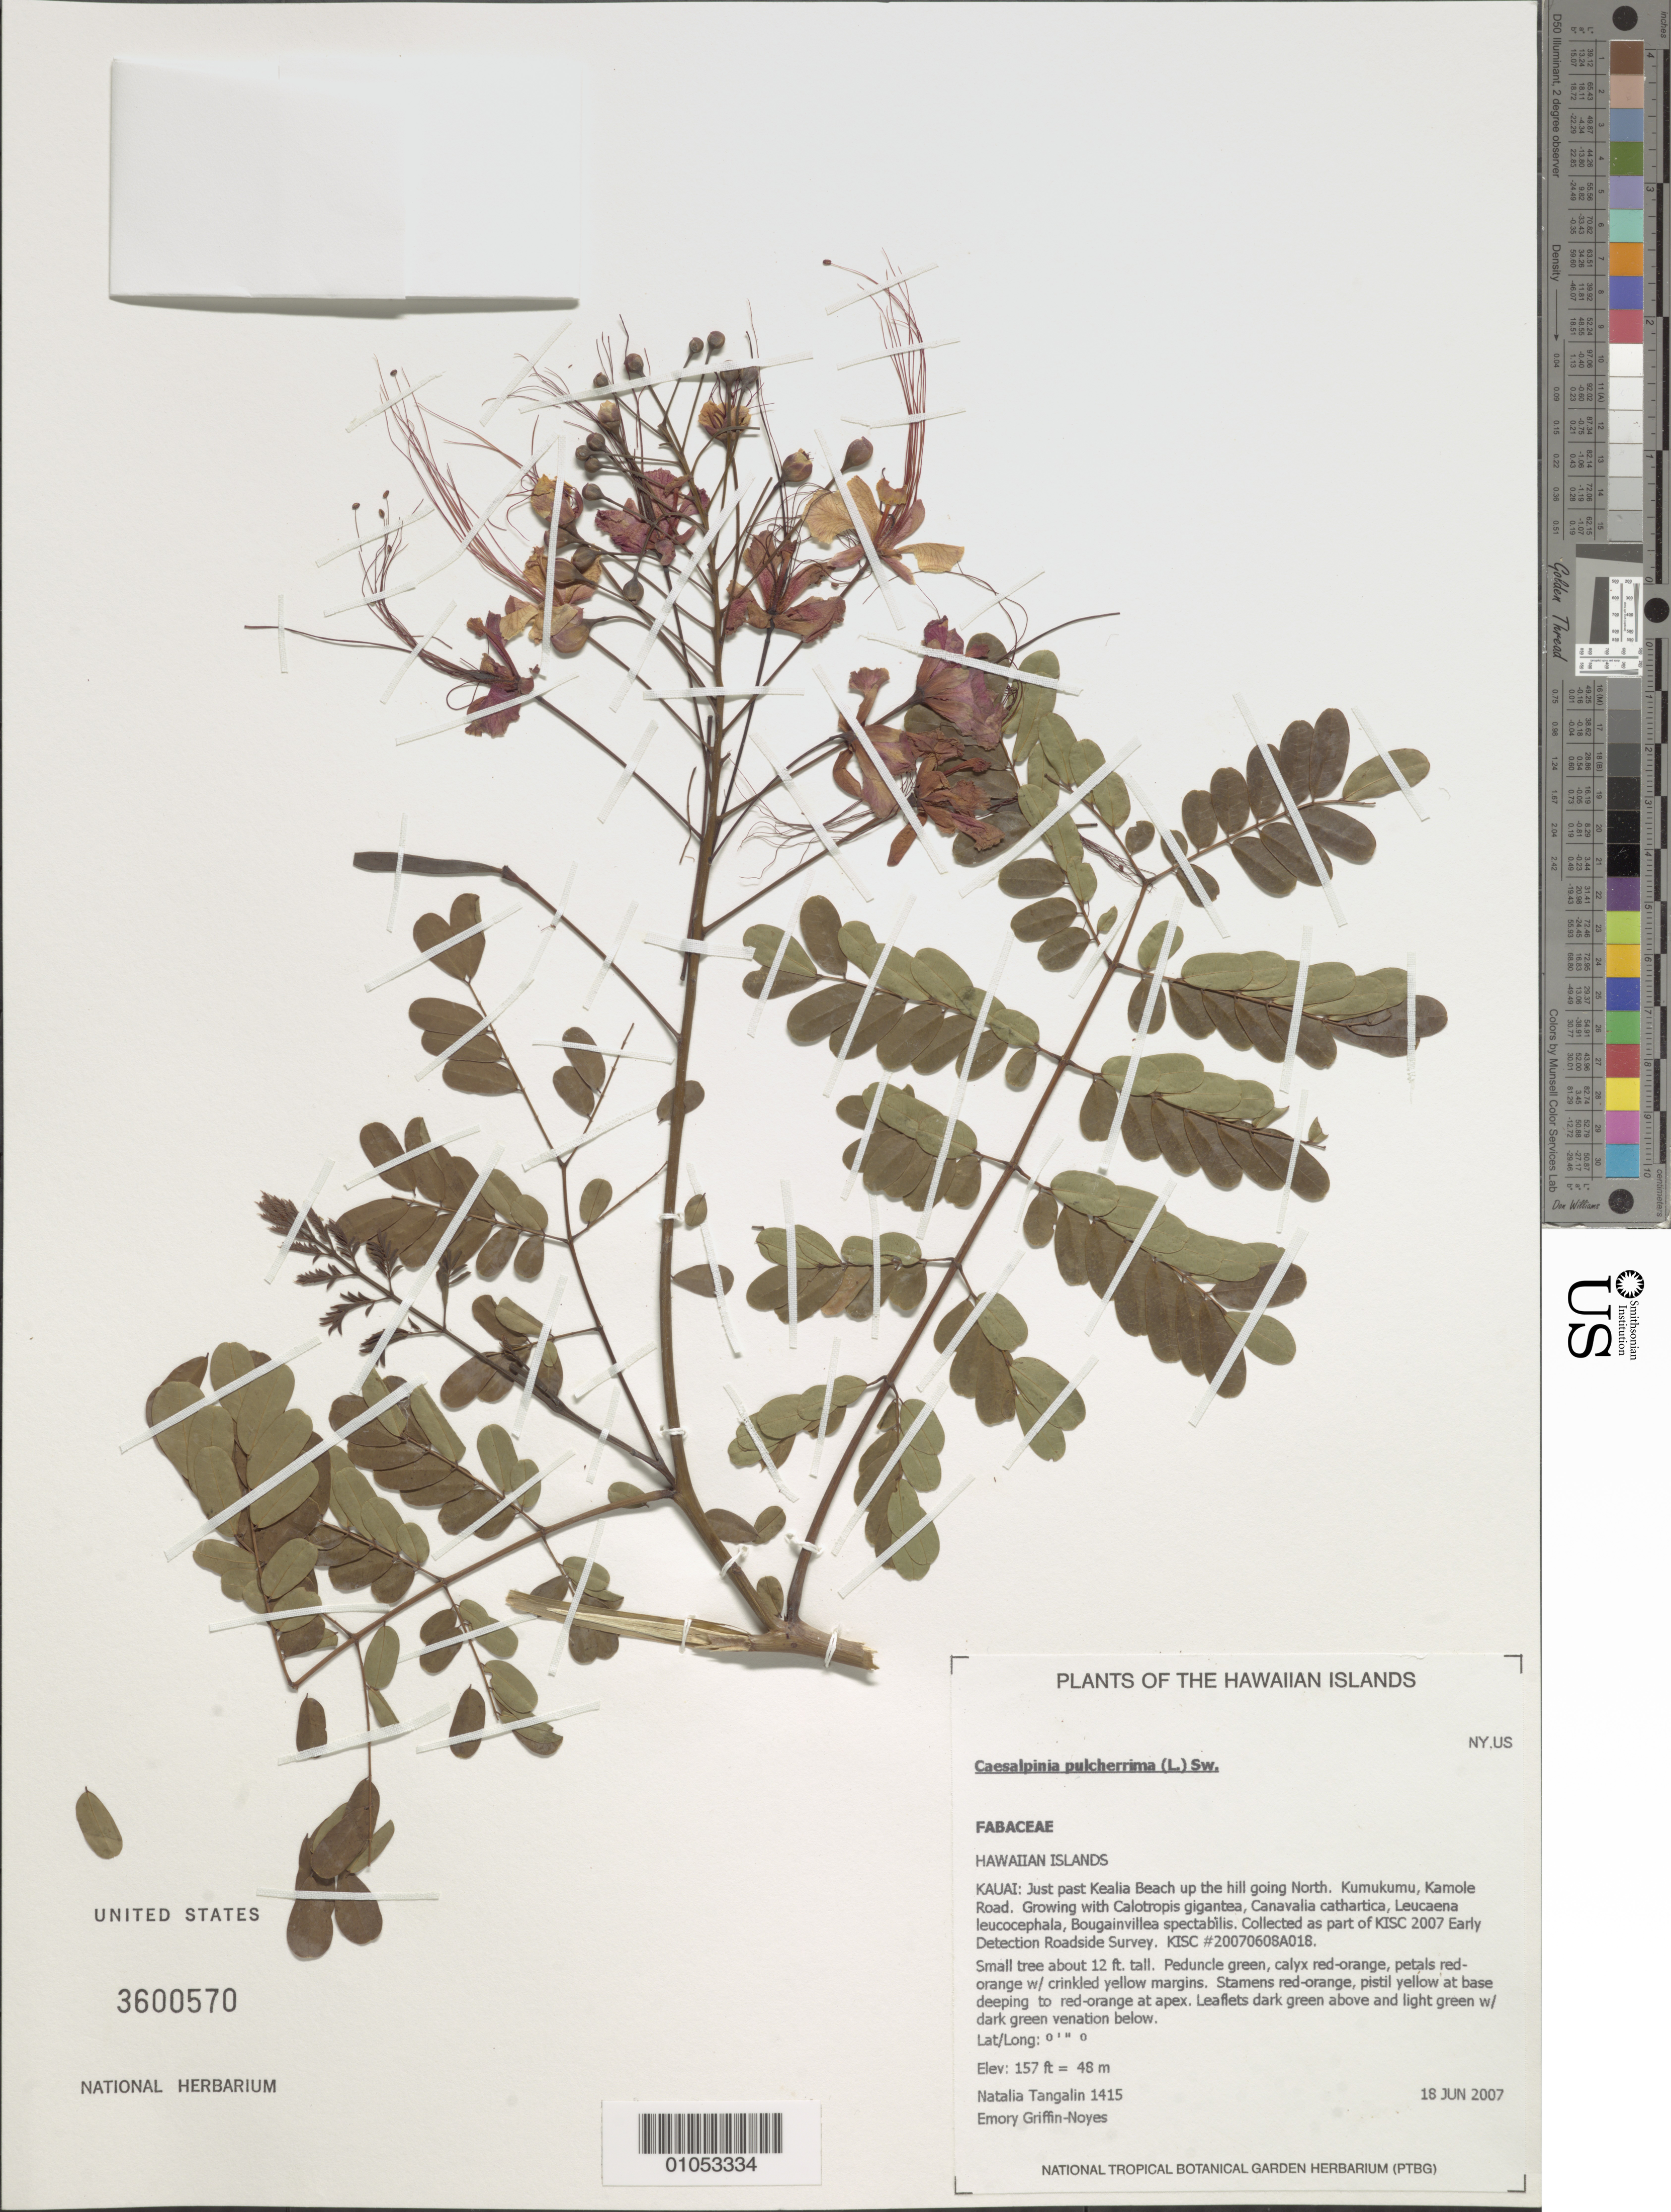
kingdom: Plantae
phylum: Tracheophyta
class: Magnoliopsida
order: Fabales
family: Fabaceae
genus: Caesalpinia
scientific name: Caesalpinia pulcherrima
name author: (L.) Sw.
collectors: N. Tangalin & E. Griffin-Noyes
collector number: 1415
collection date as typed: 18 Jun 2007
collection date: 2007-06-18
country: United States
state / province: Hawaii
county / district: Kaui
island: Kaua'i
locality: Just past Kealia Beach up the hill going North. Kumukumu, Kamole Road. Collected as part of KISC Early Detection Roadside Survey.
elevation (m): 48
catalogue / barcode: US 3600570